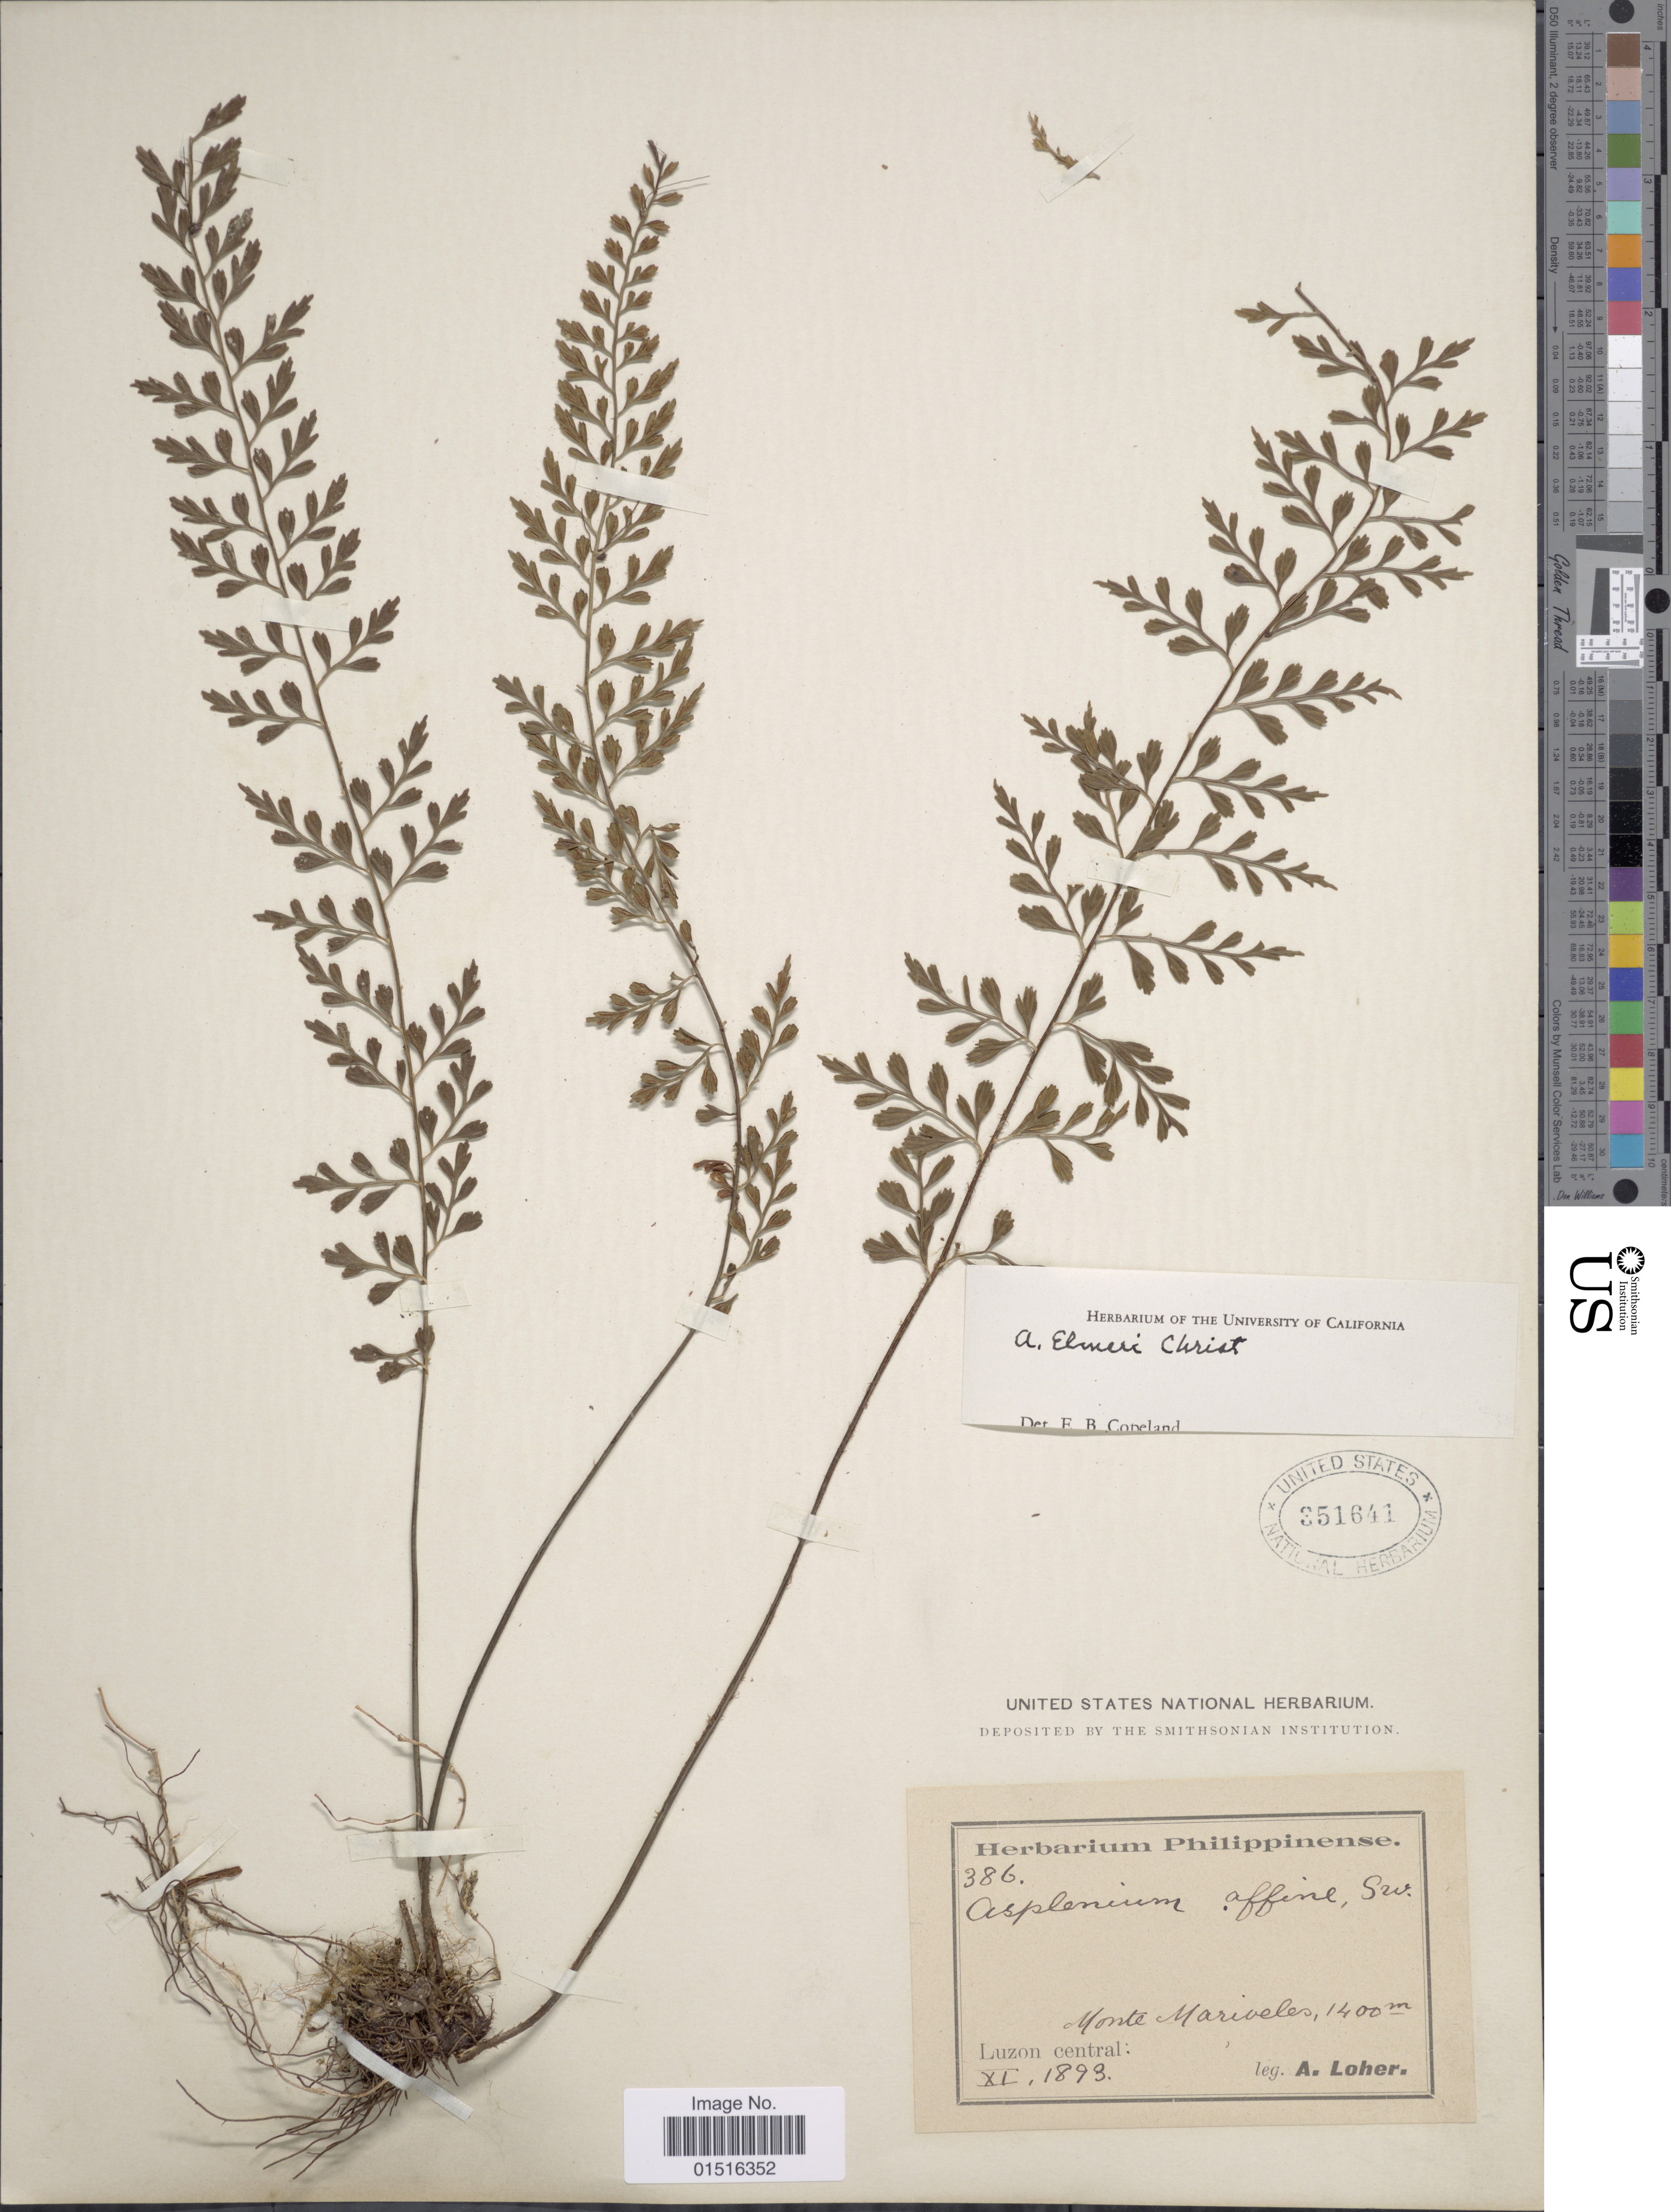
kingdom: Plantae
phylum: Tracheophyta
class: Polypodiopsida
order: Polypodiales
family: Aspleniaceae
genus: Asplenium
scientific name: Asplenium elmeri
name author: Christ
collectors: A. Loher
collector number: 386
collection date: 1893-11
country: Philippines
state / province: Central Luzon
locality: Monte Mariveles, Luzon Central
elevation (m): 1400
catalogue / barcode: US 351641